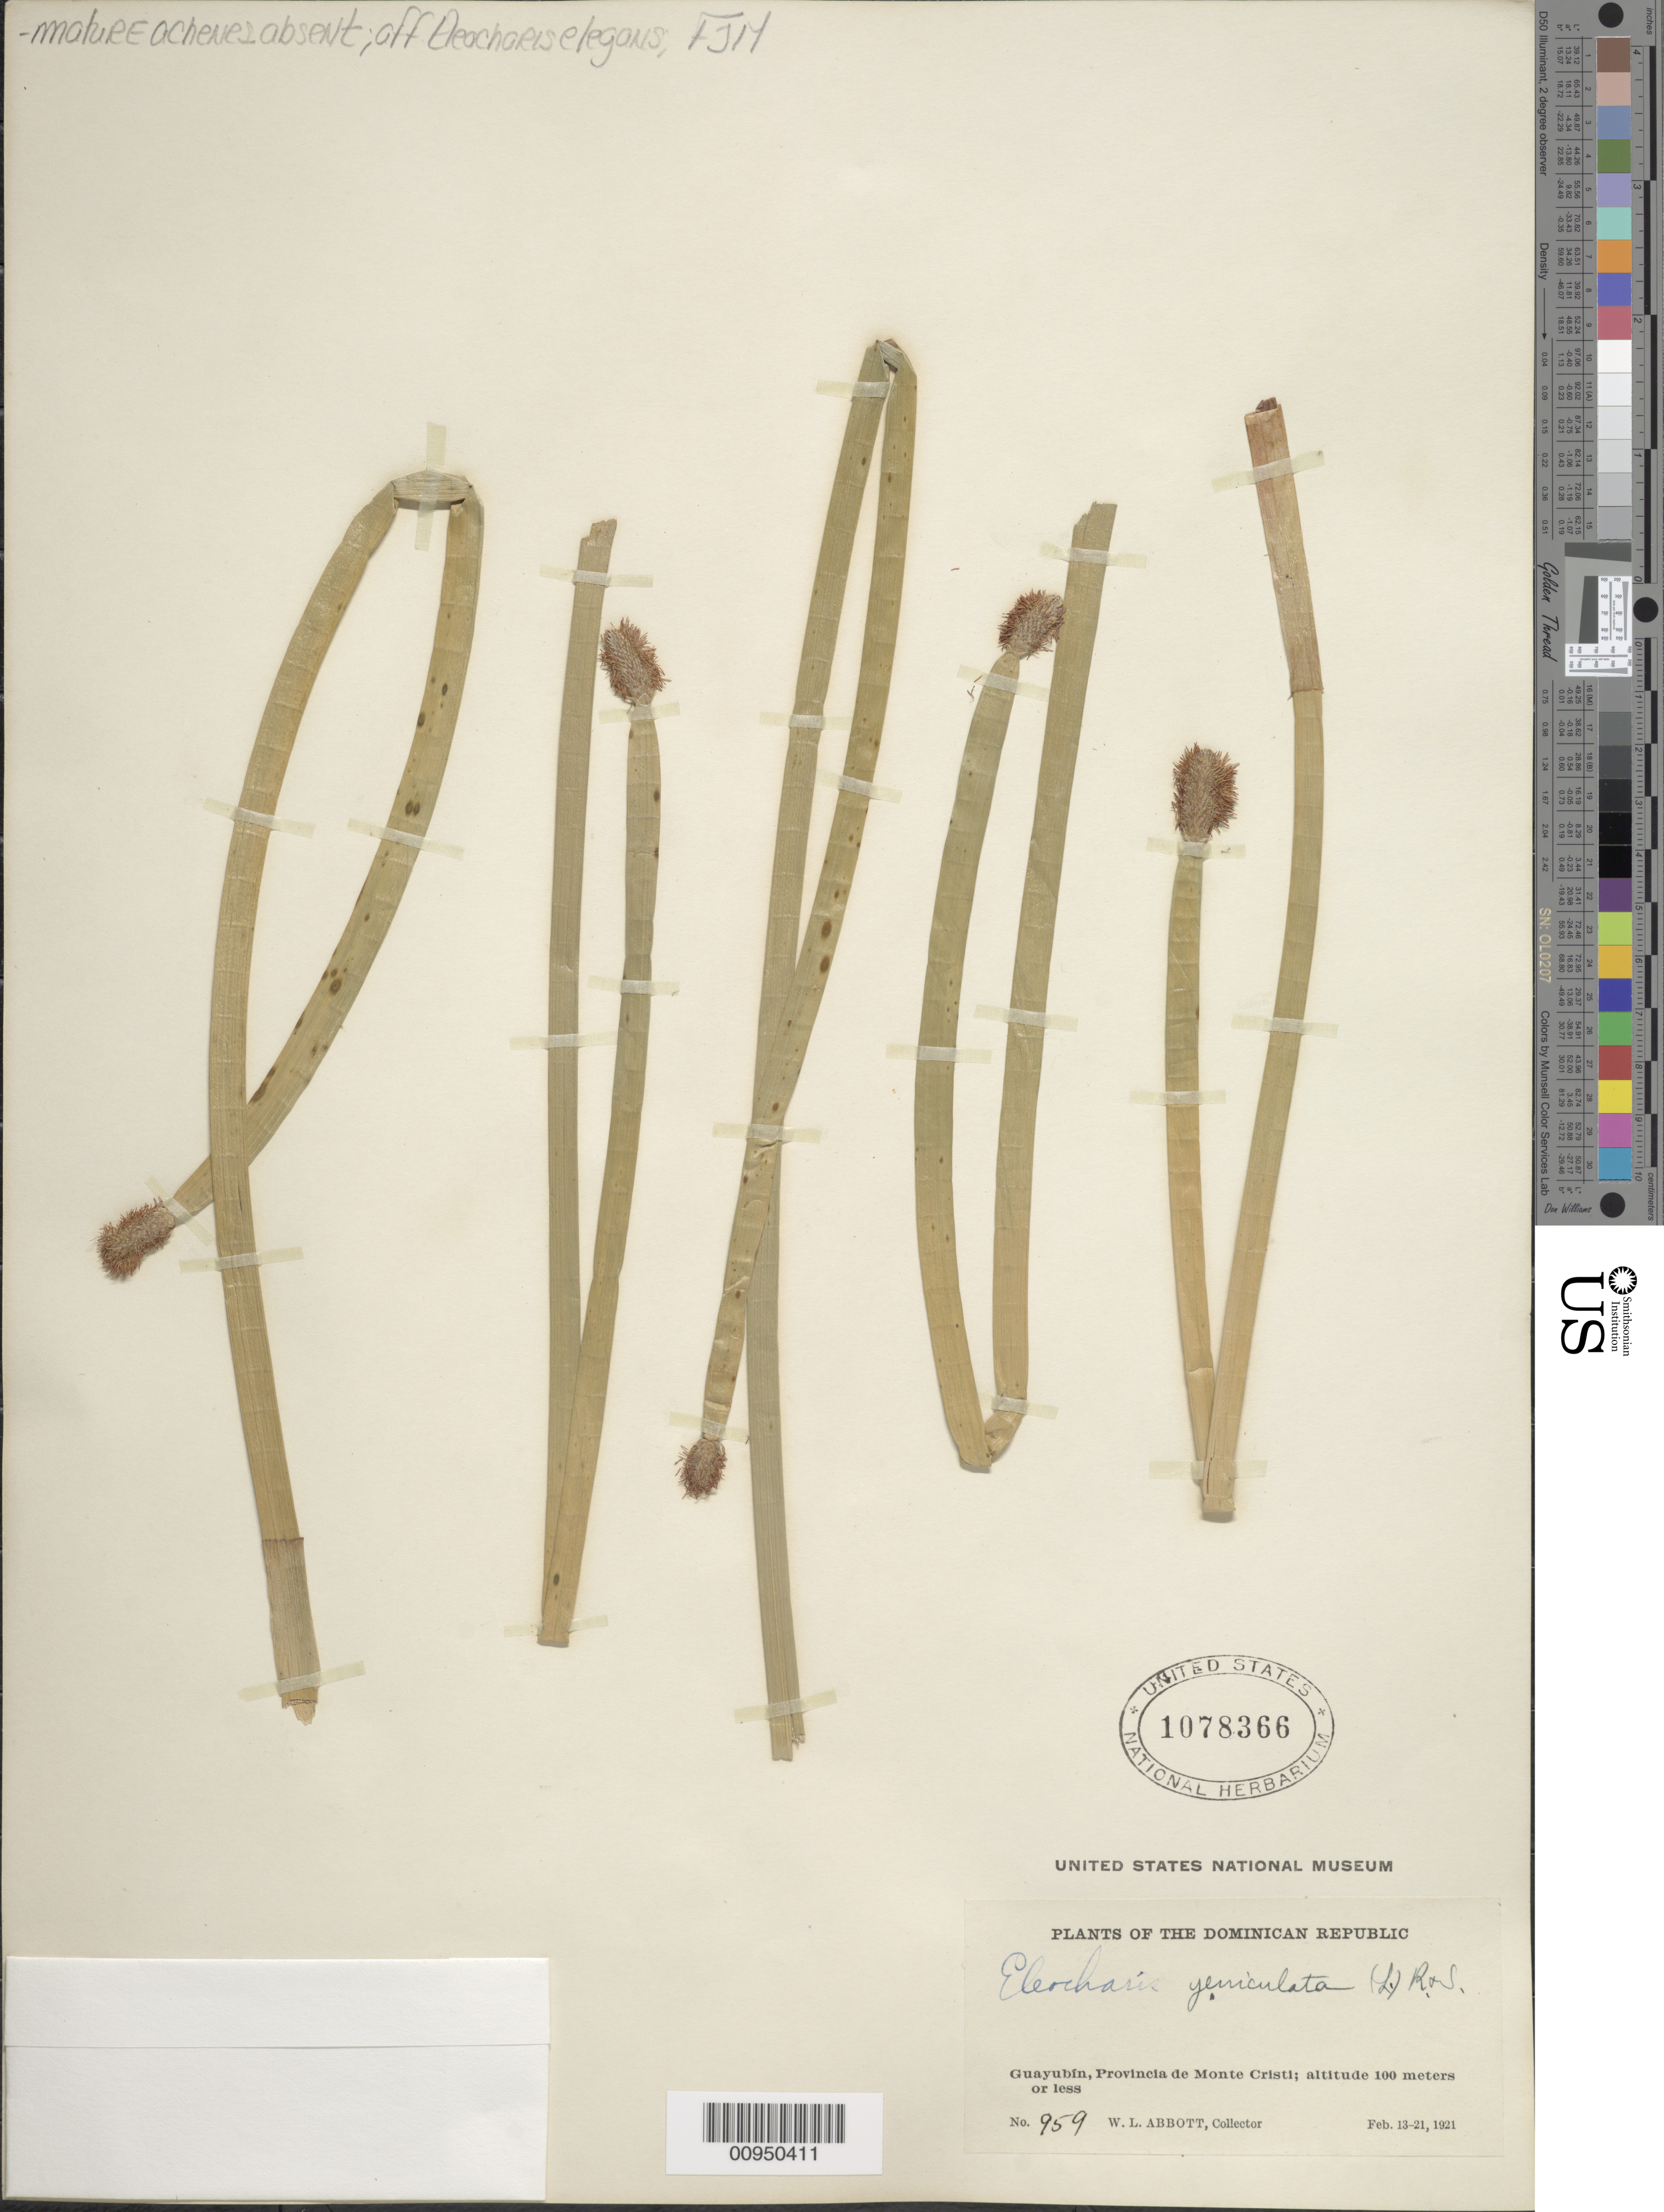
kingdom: Plantae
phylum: Tracheophyta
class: Liliopsida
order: Poales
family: Cyperaceae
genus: Eleocharis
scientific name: Eleocharis elegans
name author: (Kunth) Roem. & Schult.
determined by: Menapace, F. J.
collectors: W. L. Abbott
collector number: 959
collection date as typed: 13 Feb 1921 to 21 Feb 1921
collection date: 1921-02-13/1921-02-21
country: Dominican Republic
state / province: Monte Cristi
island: Hispaniola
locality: Guayubín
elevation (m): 100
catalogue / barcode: US 1078366